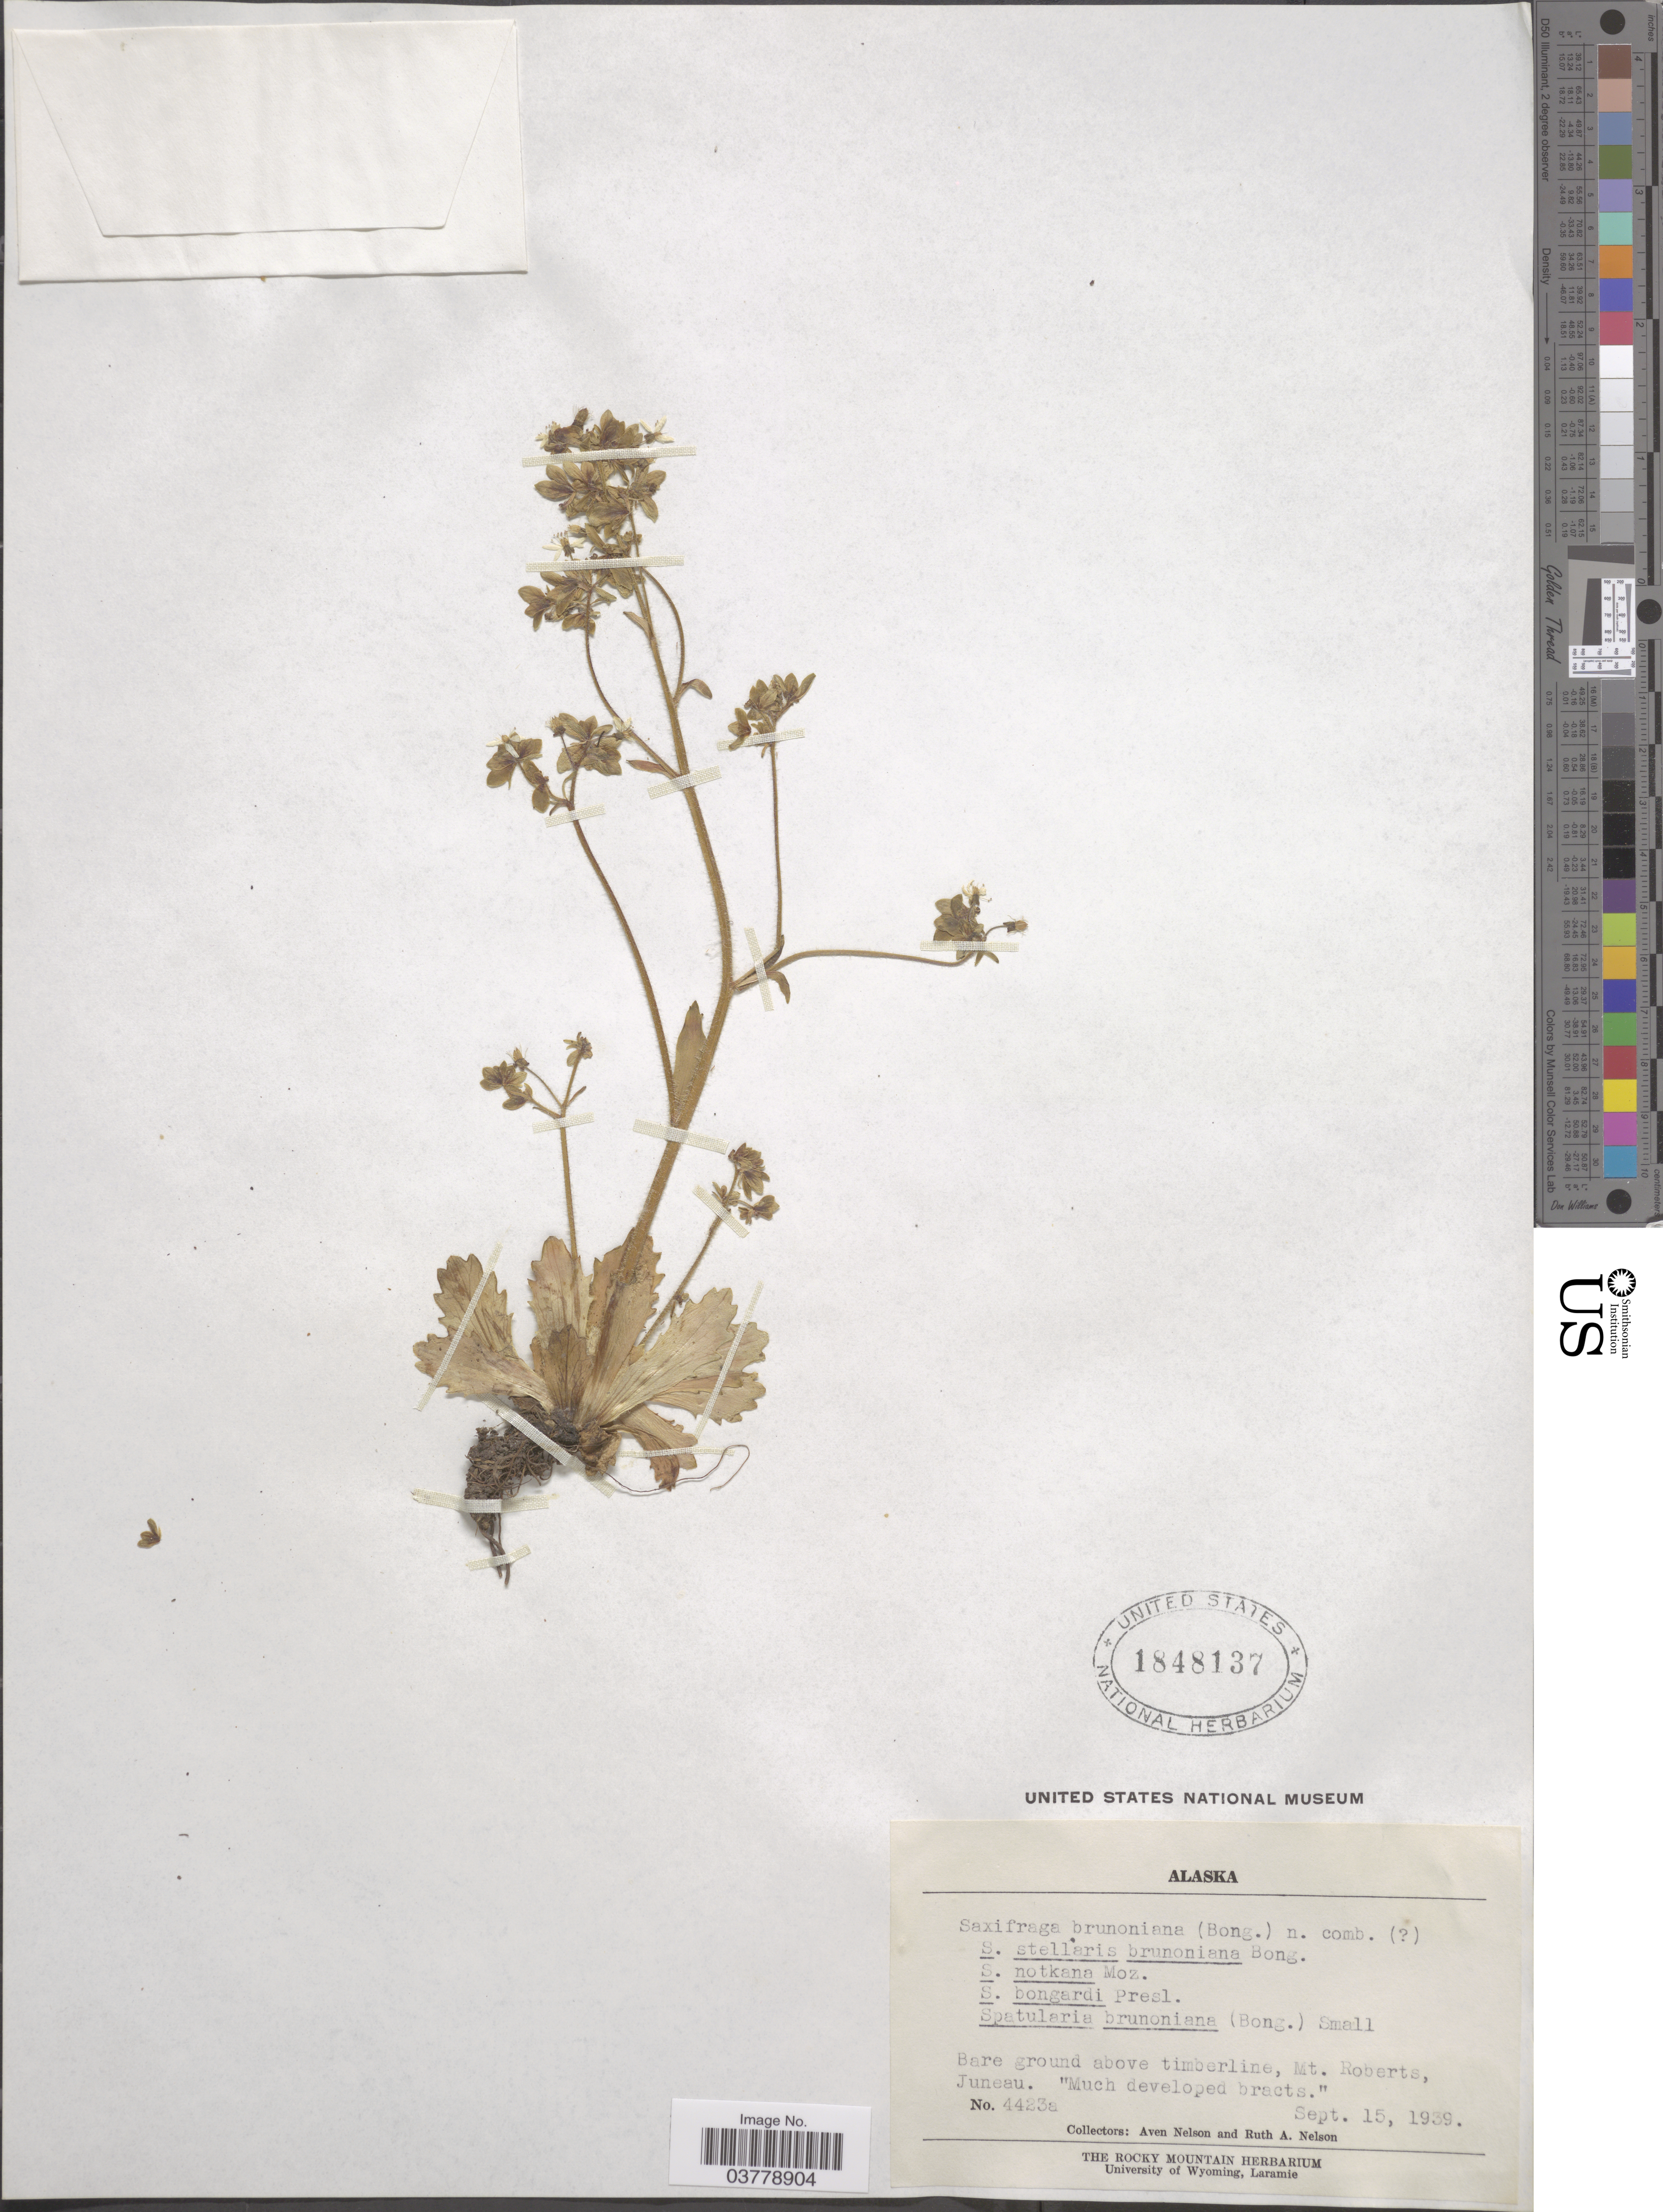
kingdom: Plantae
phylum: Tracheophyta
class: Magnoliopsida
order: Saxifragales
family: Saxifragaceae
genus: Micranthes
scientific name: Micranthes sp.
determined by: Strong, Mark T., (BOT), Smithsonian Institution - National Museum of Natural History (UNITED STATES)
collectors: A. Nelson & R. A. Nelson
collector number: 4423a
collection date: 1939-09-15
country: United States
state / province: Alaska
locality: Mt. Roberts, Juneau.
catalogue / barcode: US 1848137